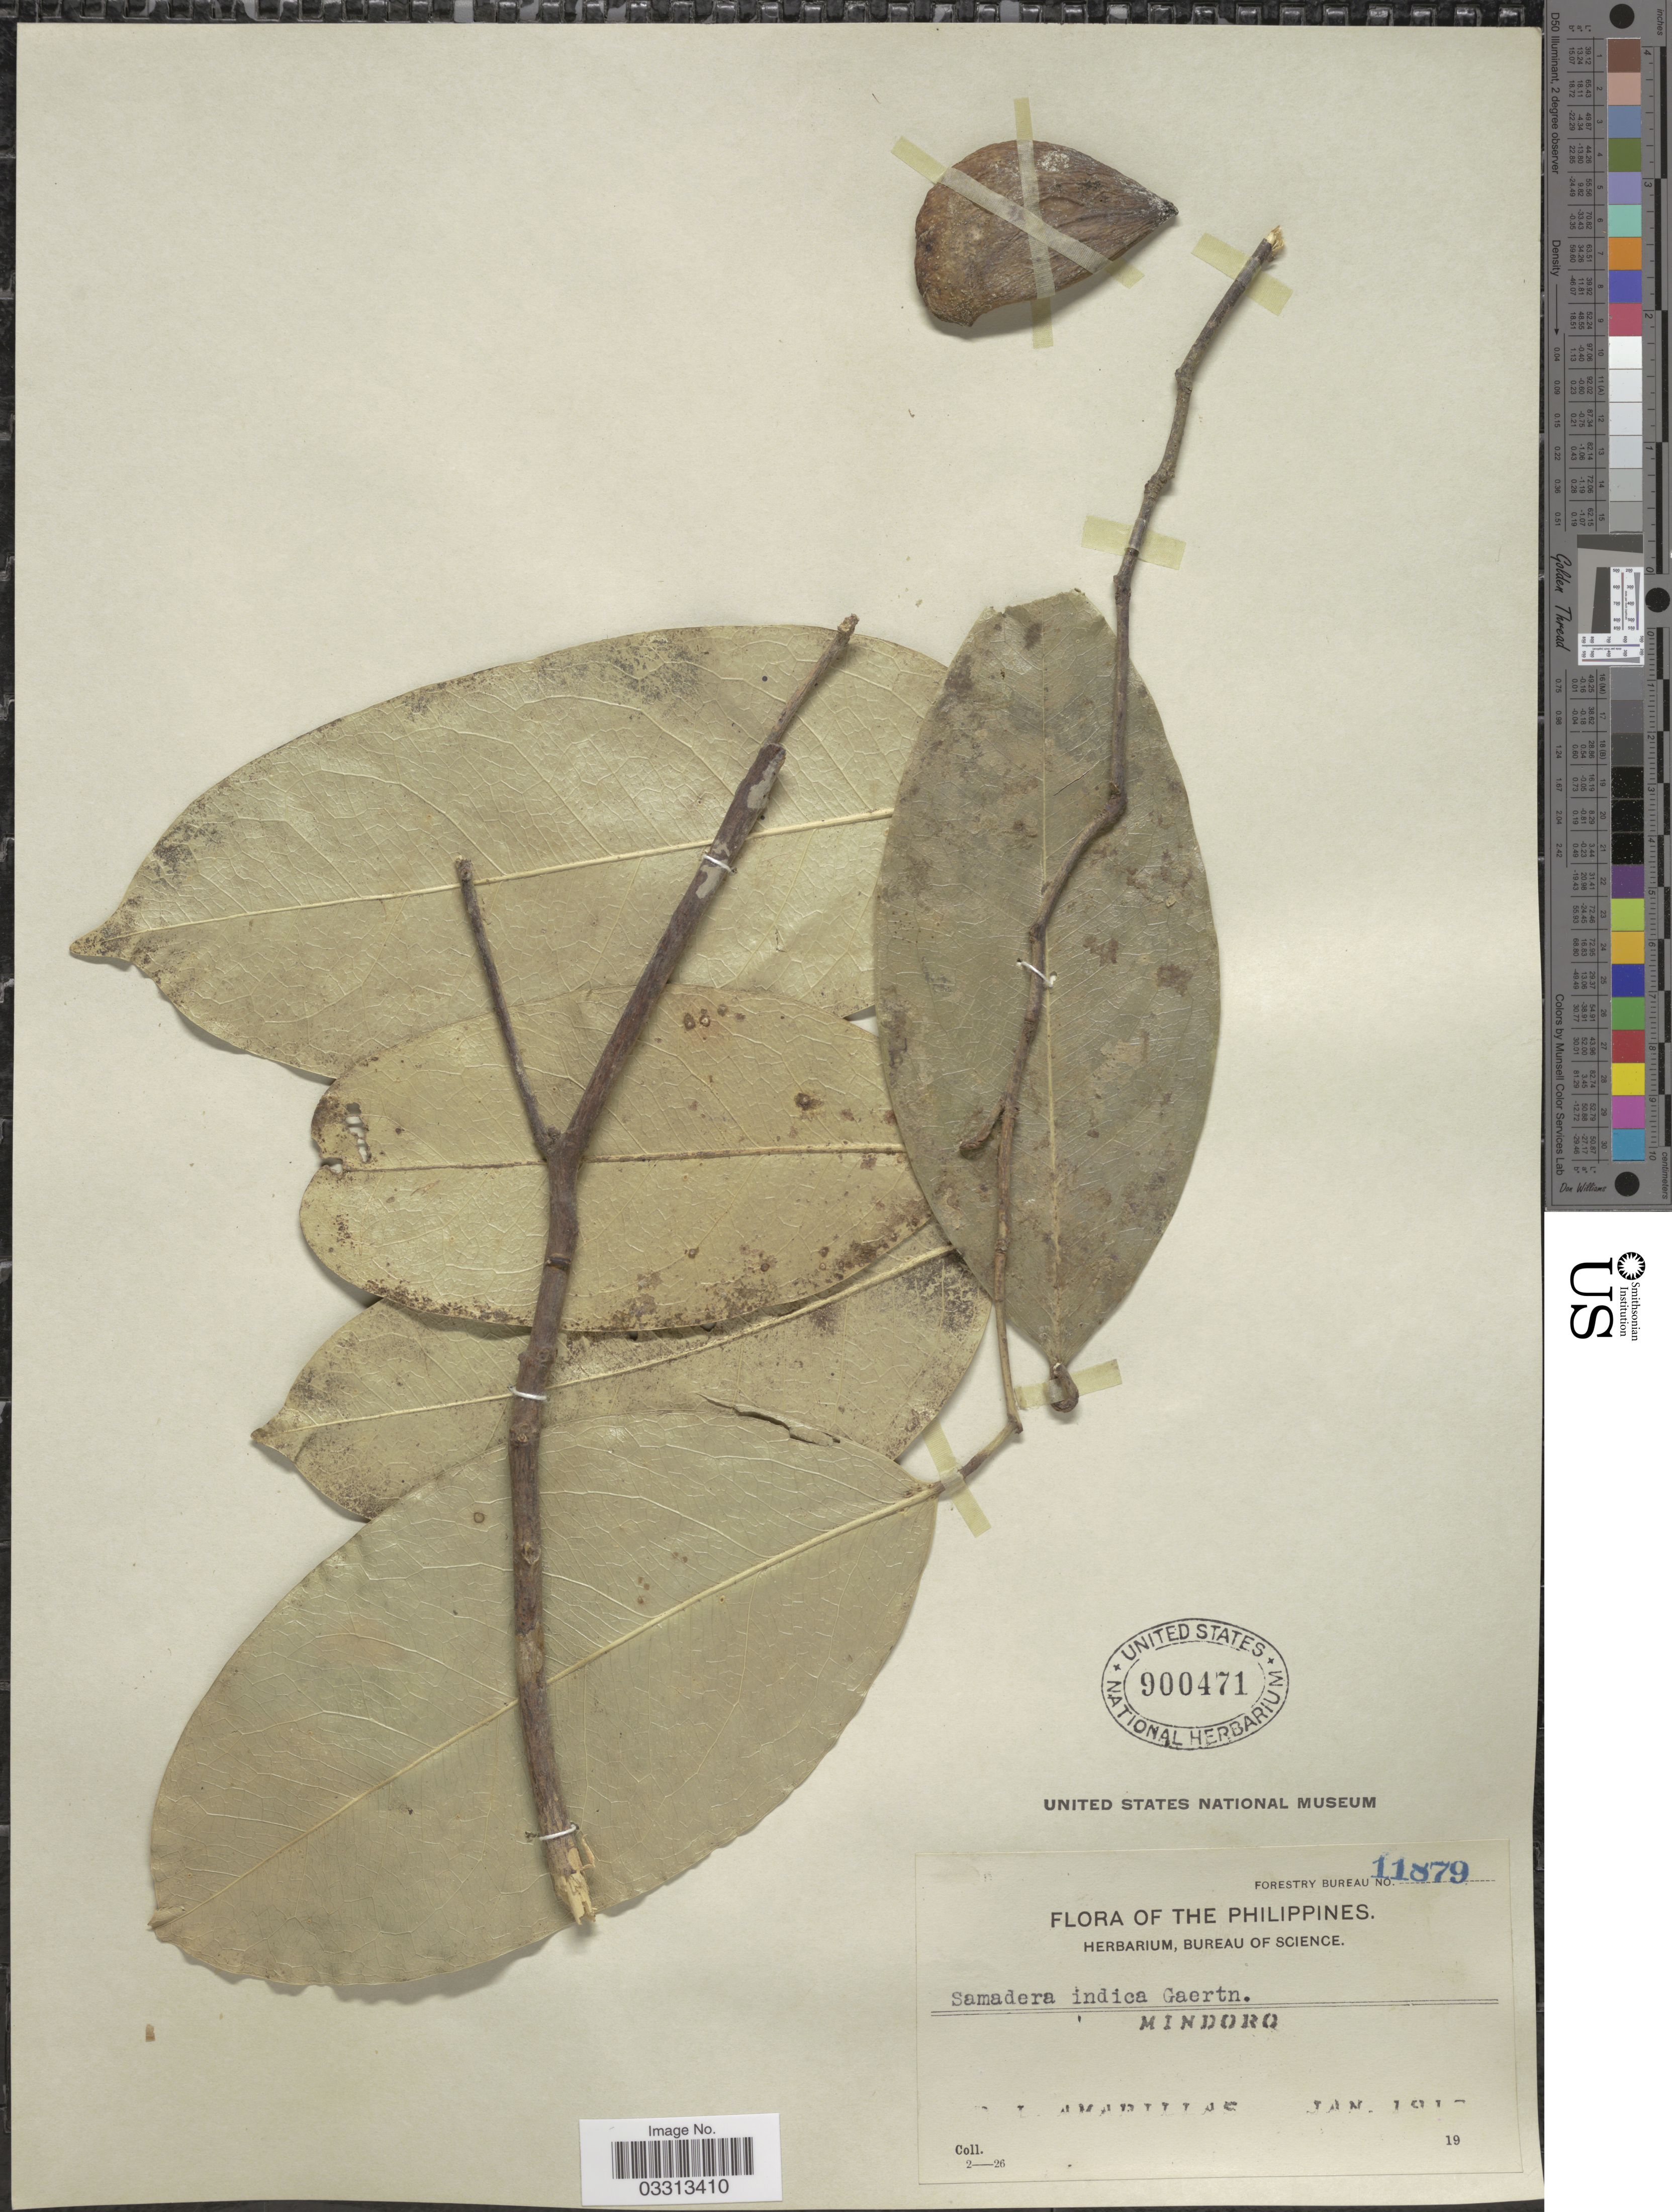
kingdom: Plantae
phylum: Tracheophyta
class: Magnoliopsida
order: Sapindales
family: Simaroubaceae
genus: Samadera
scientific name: Samadera indica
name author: Gaertn.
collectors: F. Amarillas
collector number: Forestry Bureau 11879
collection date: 1912-01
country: Philippines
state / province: Mimaropa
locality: Mindoro.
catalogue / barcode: US 900471